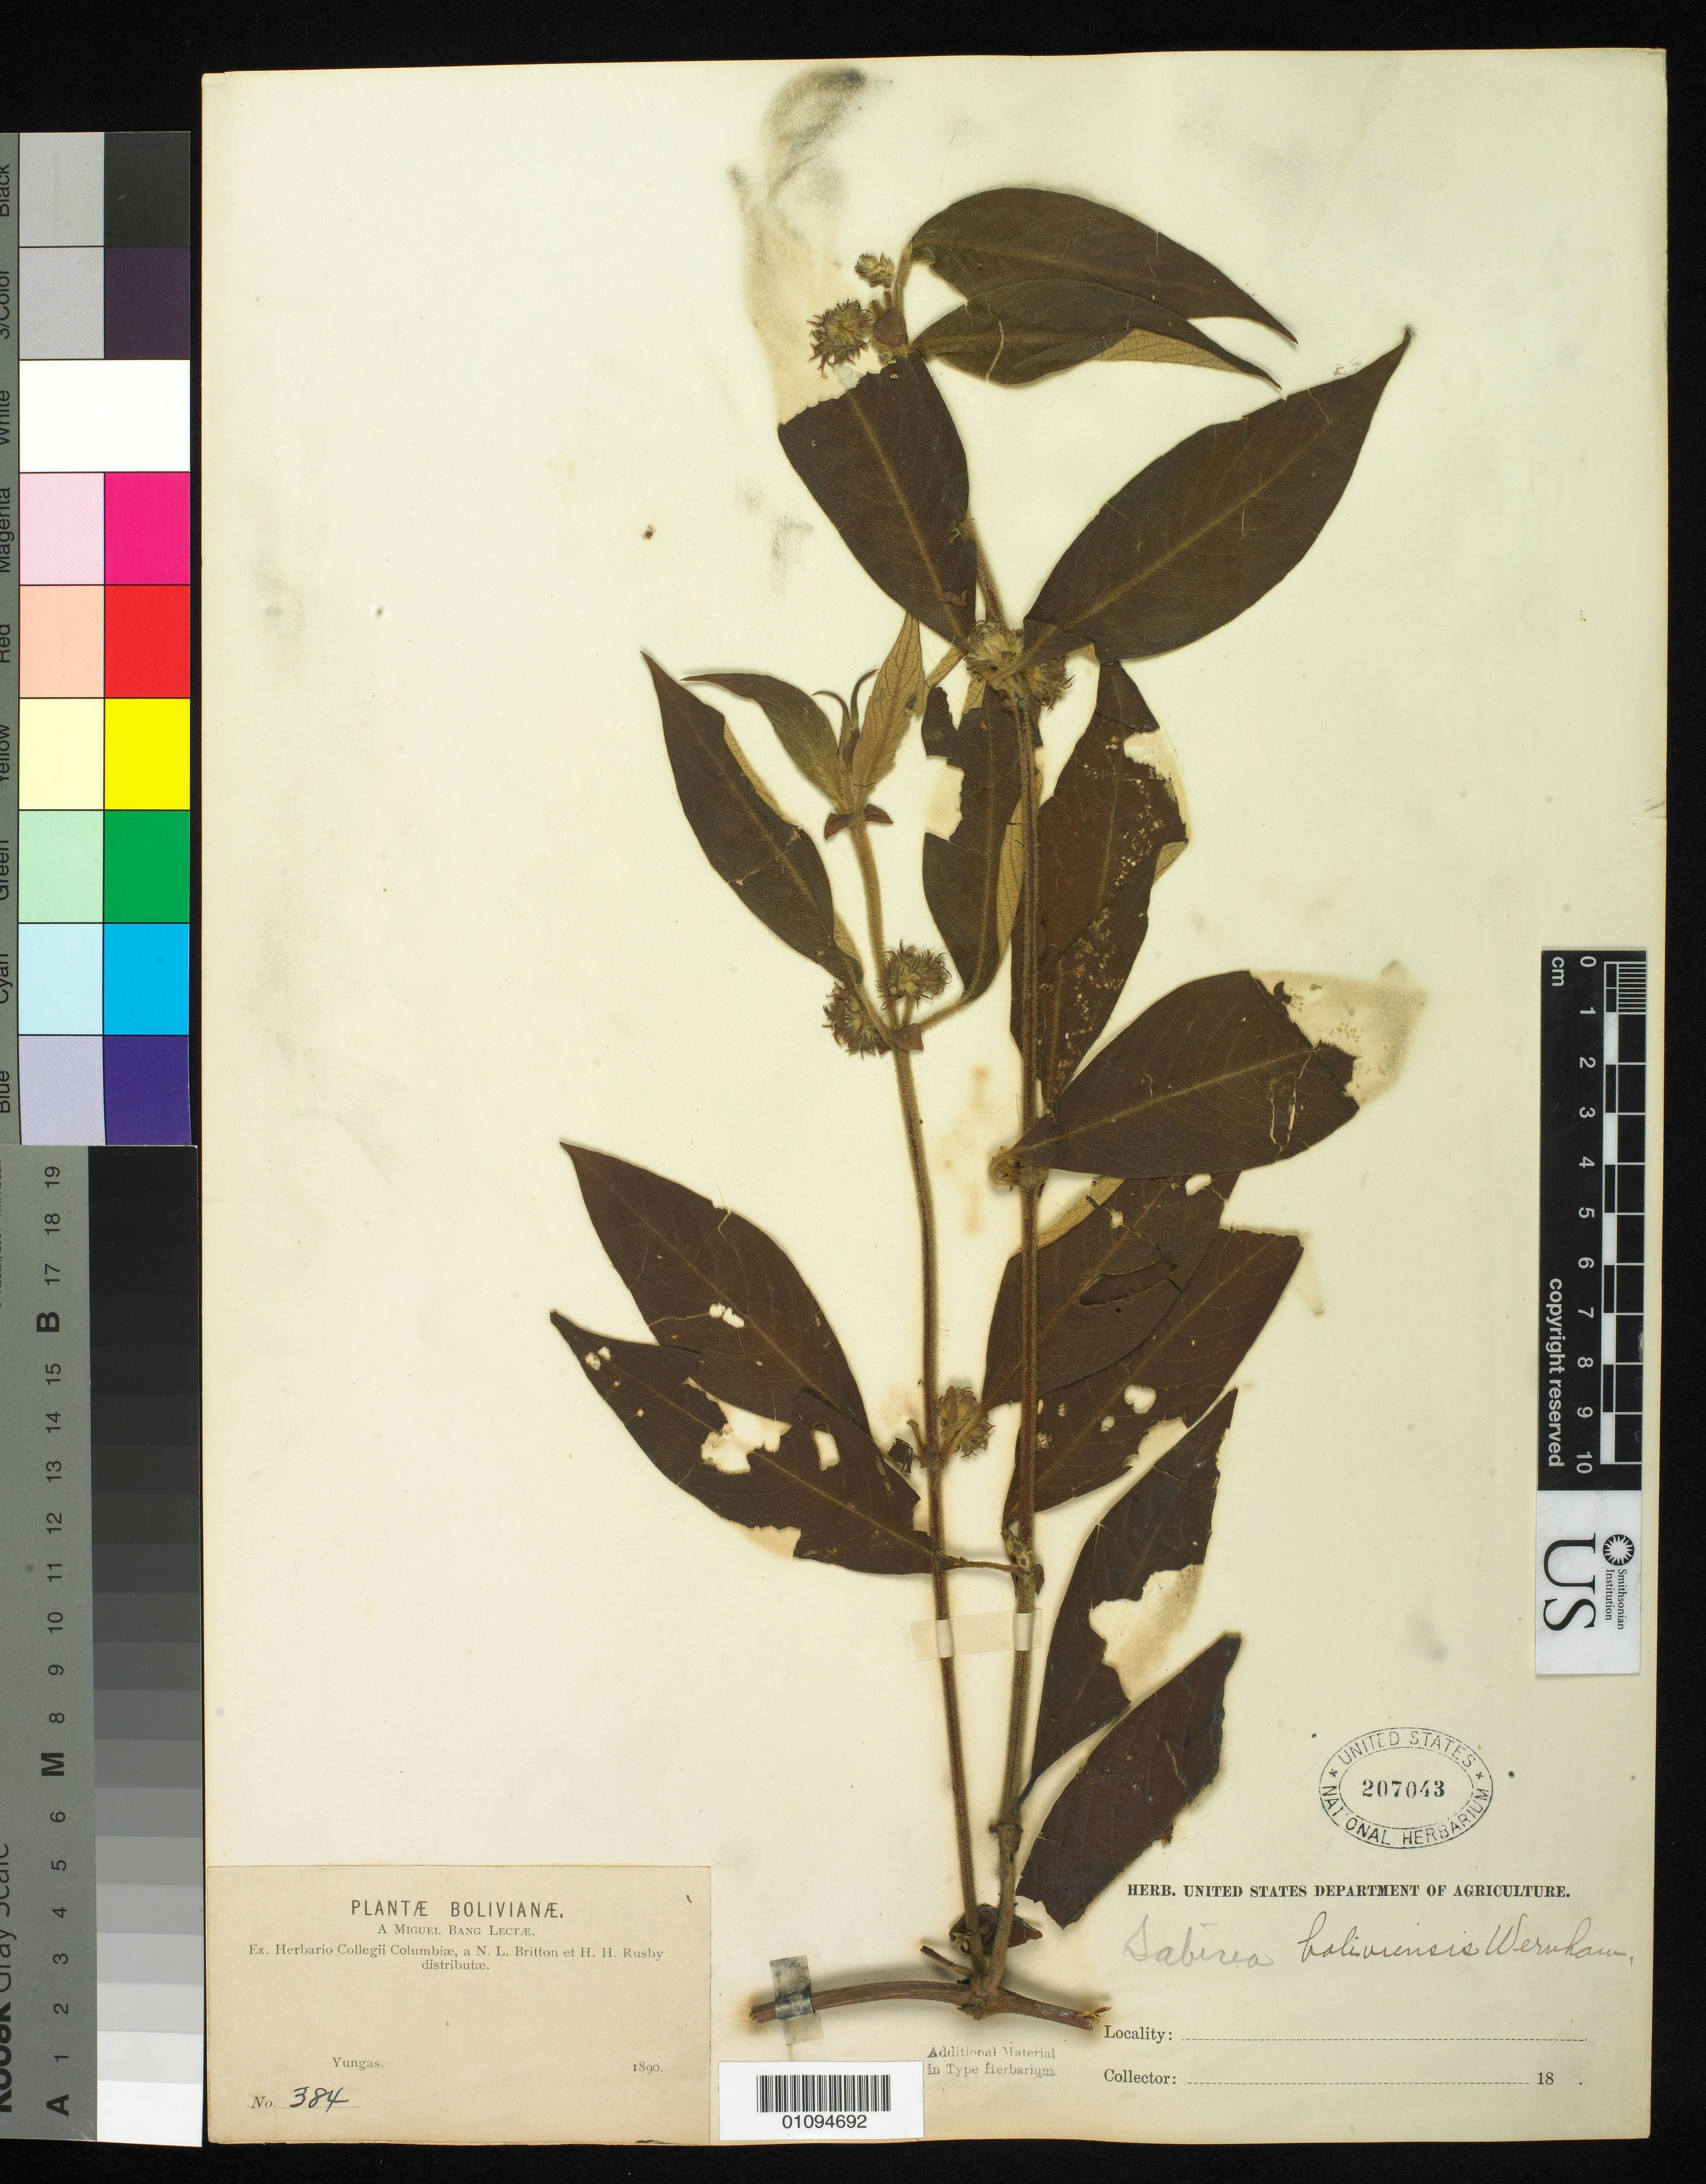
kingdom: Plantae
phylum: Tracheophyta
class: Magnoliopsida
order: Gentianales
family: Rubiaceae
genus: Sabicea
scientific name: Sabicea boliviensis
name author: Wernham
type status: Type Collection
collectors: M. Bang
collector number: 384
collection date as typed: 1890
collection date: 1890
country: Bolivia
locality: Yungas.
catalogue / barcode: US 207043